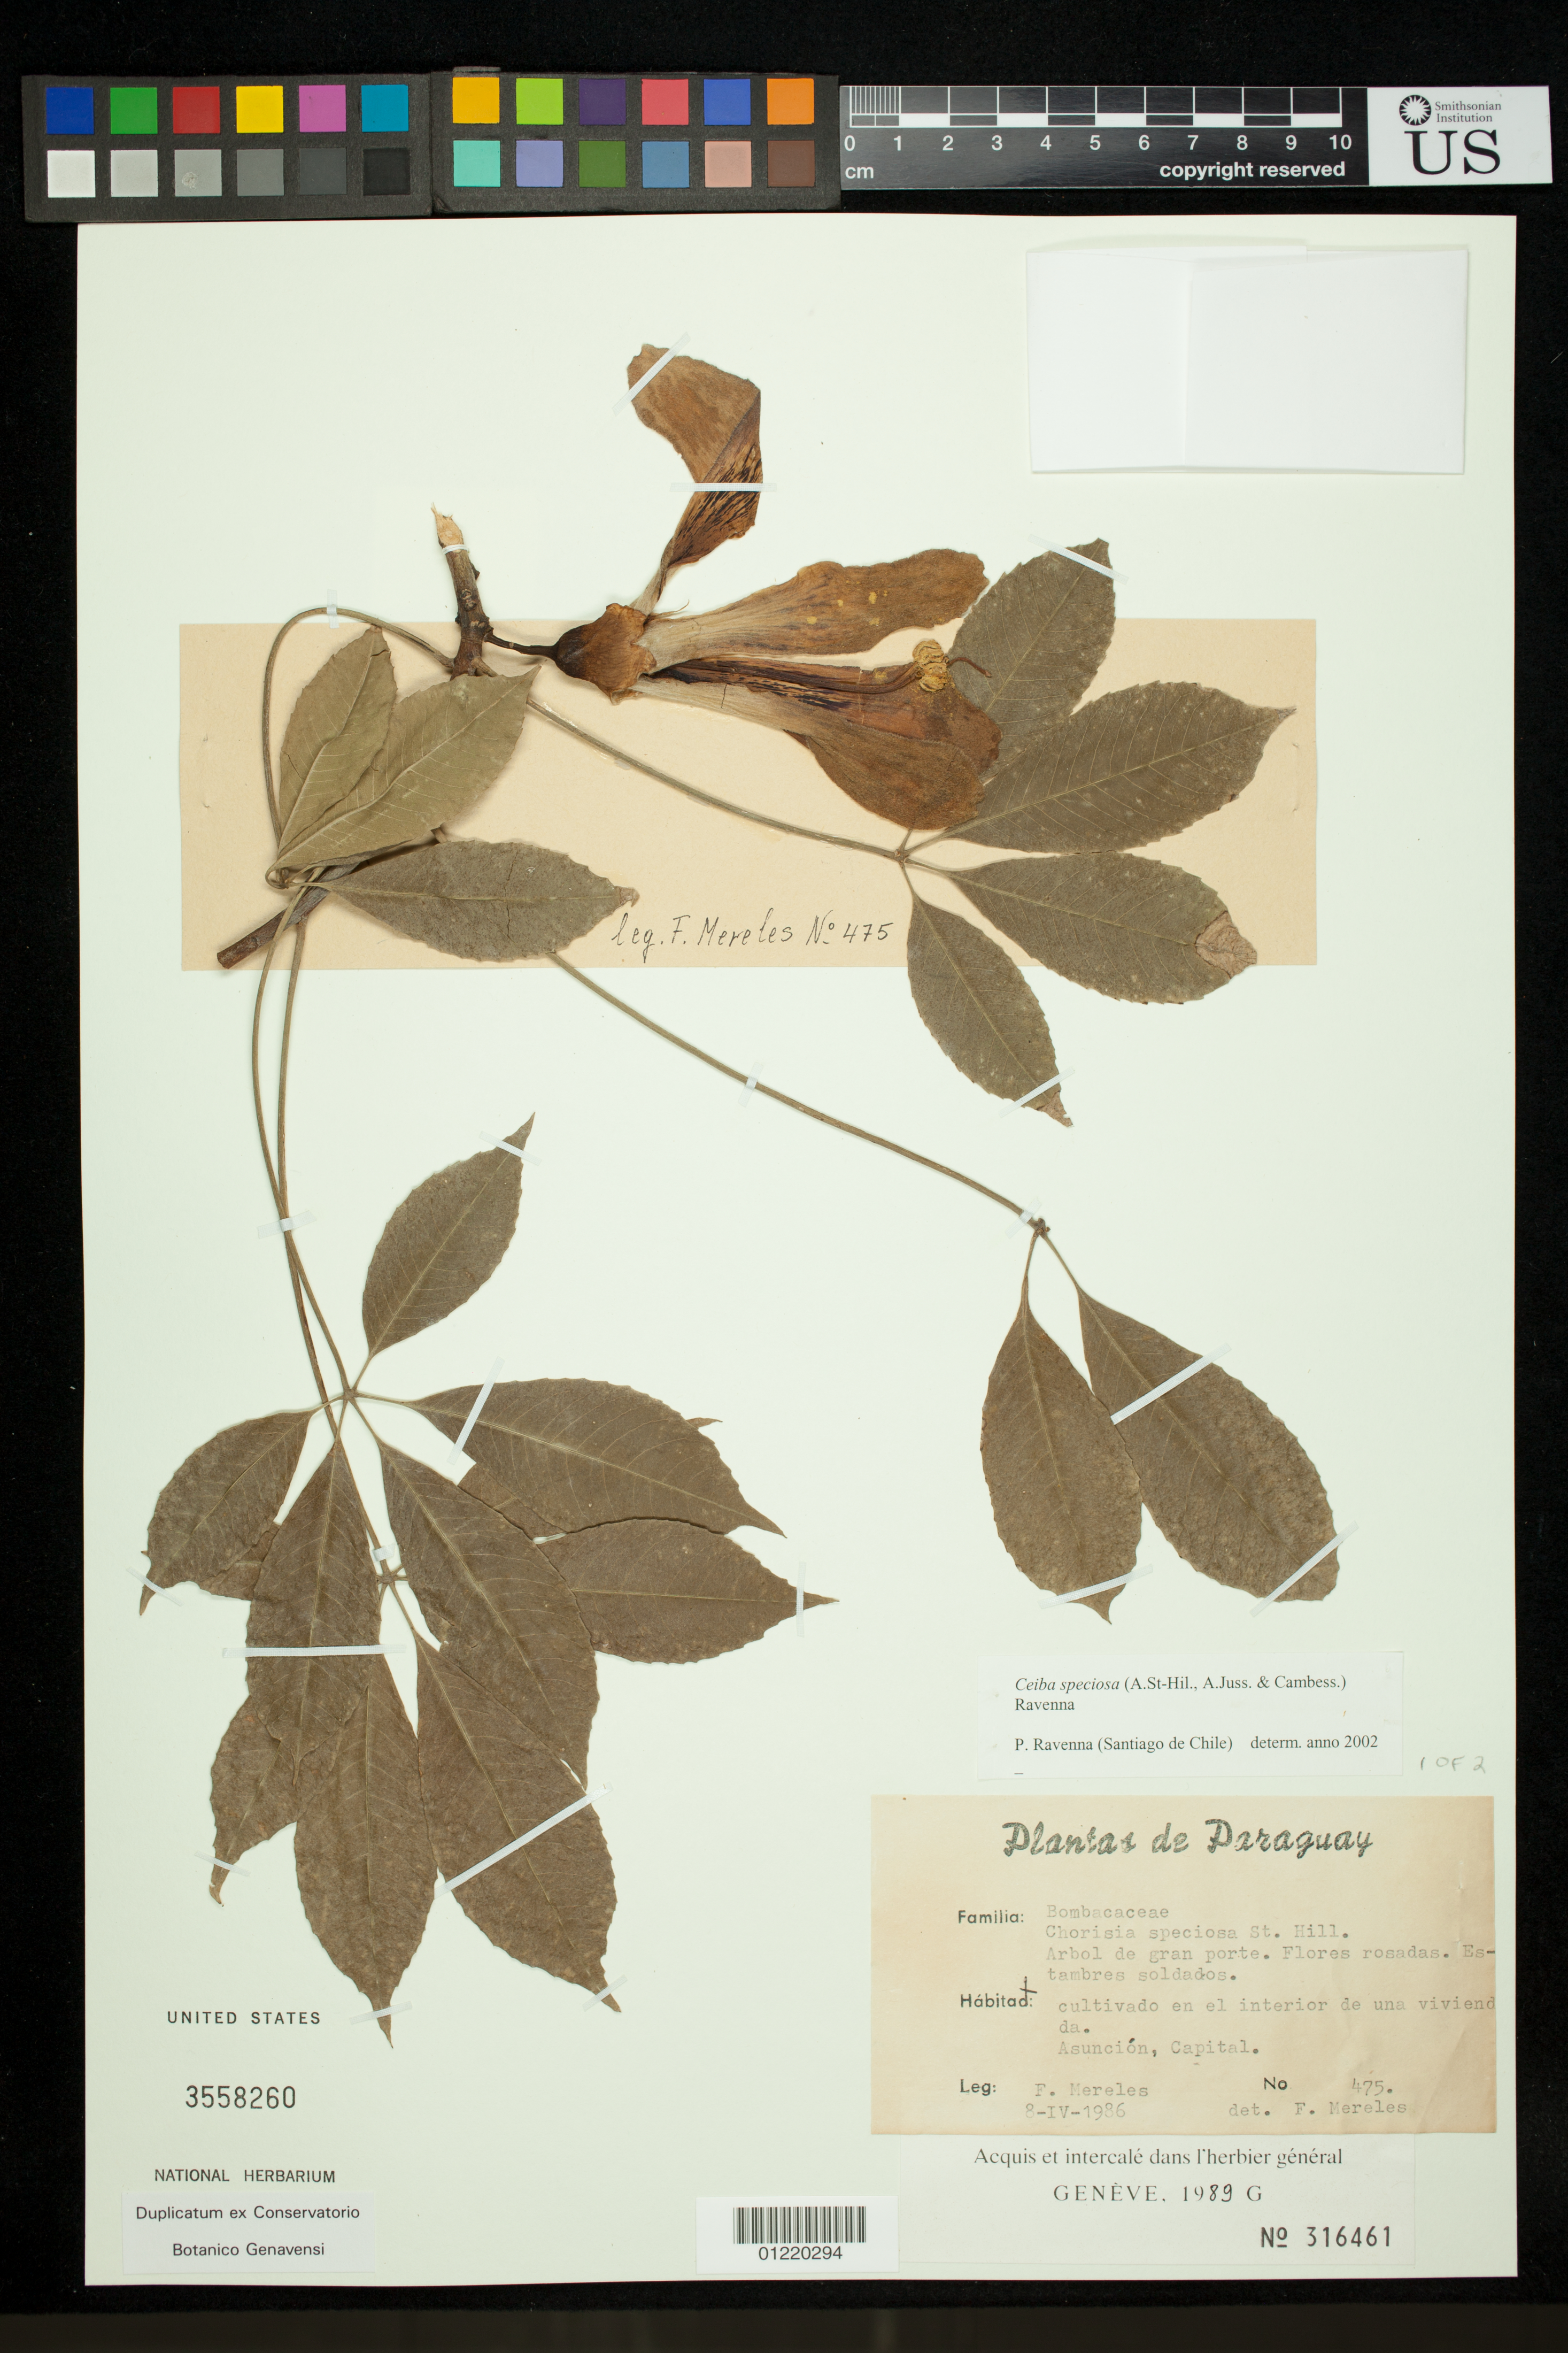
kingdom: Plantae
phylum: Tracheophyta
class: Magnoliopsida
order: Malvales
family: Malvaceae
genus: Ceiba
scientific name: Ceiba speciosa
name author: (A. St.-Hil.) Ravenna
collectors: F. Mereles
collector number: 475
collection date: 1986-04-08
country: Paraguay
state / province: Asunción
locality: Cultivado en el interior de una vivendda. Asunción, Capital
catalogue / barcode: US 3558260